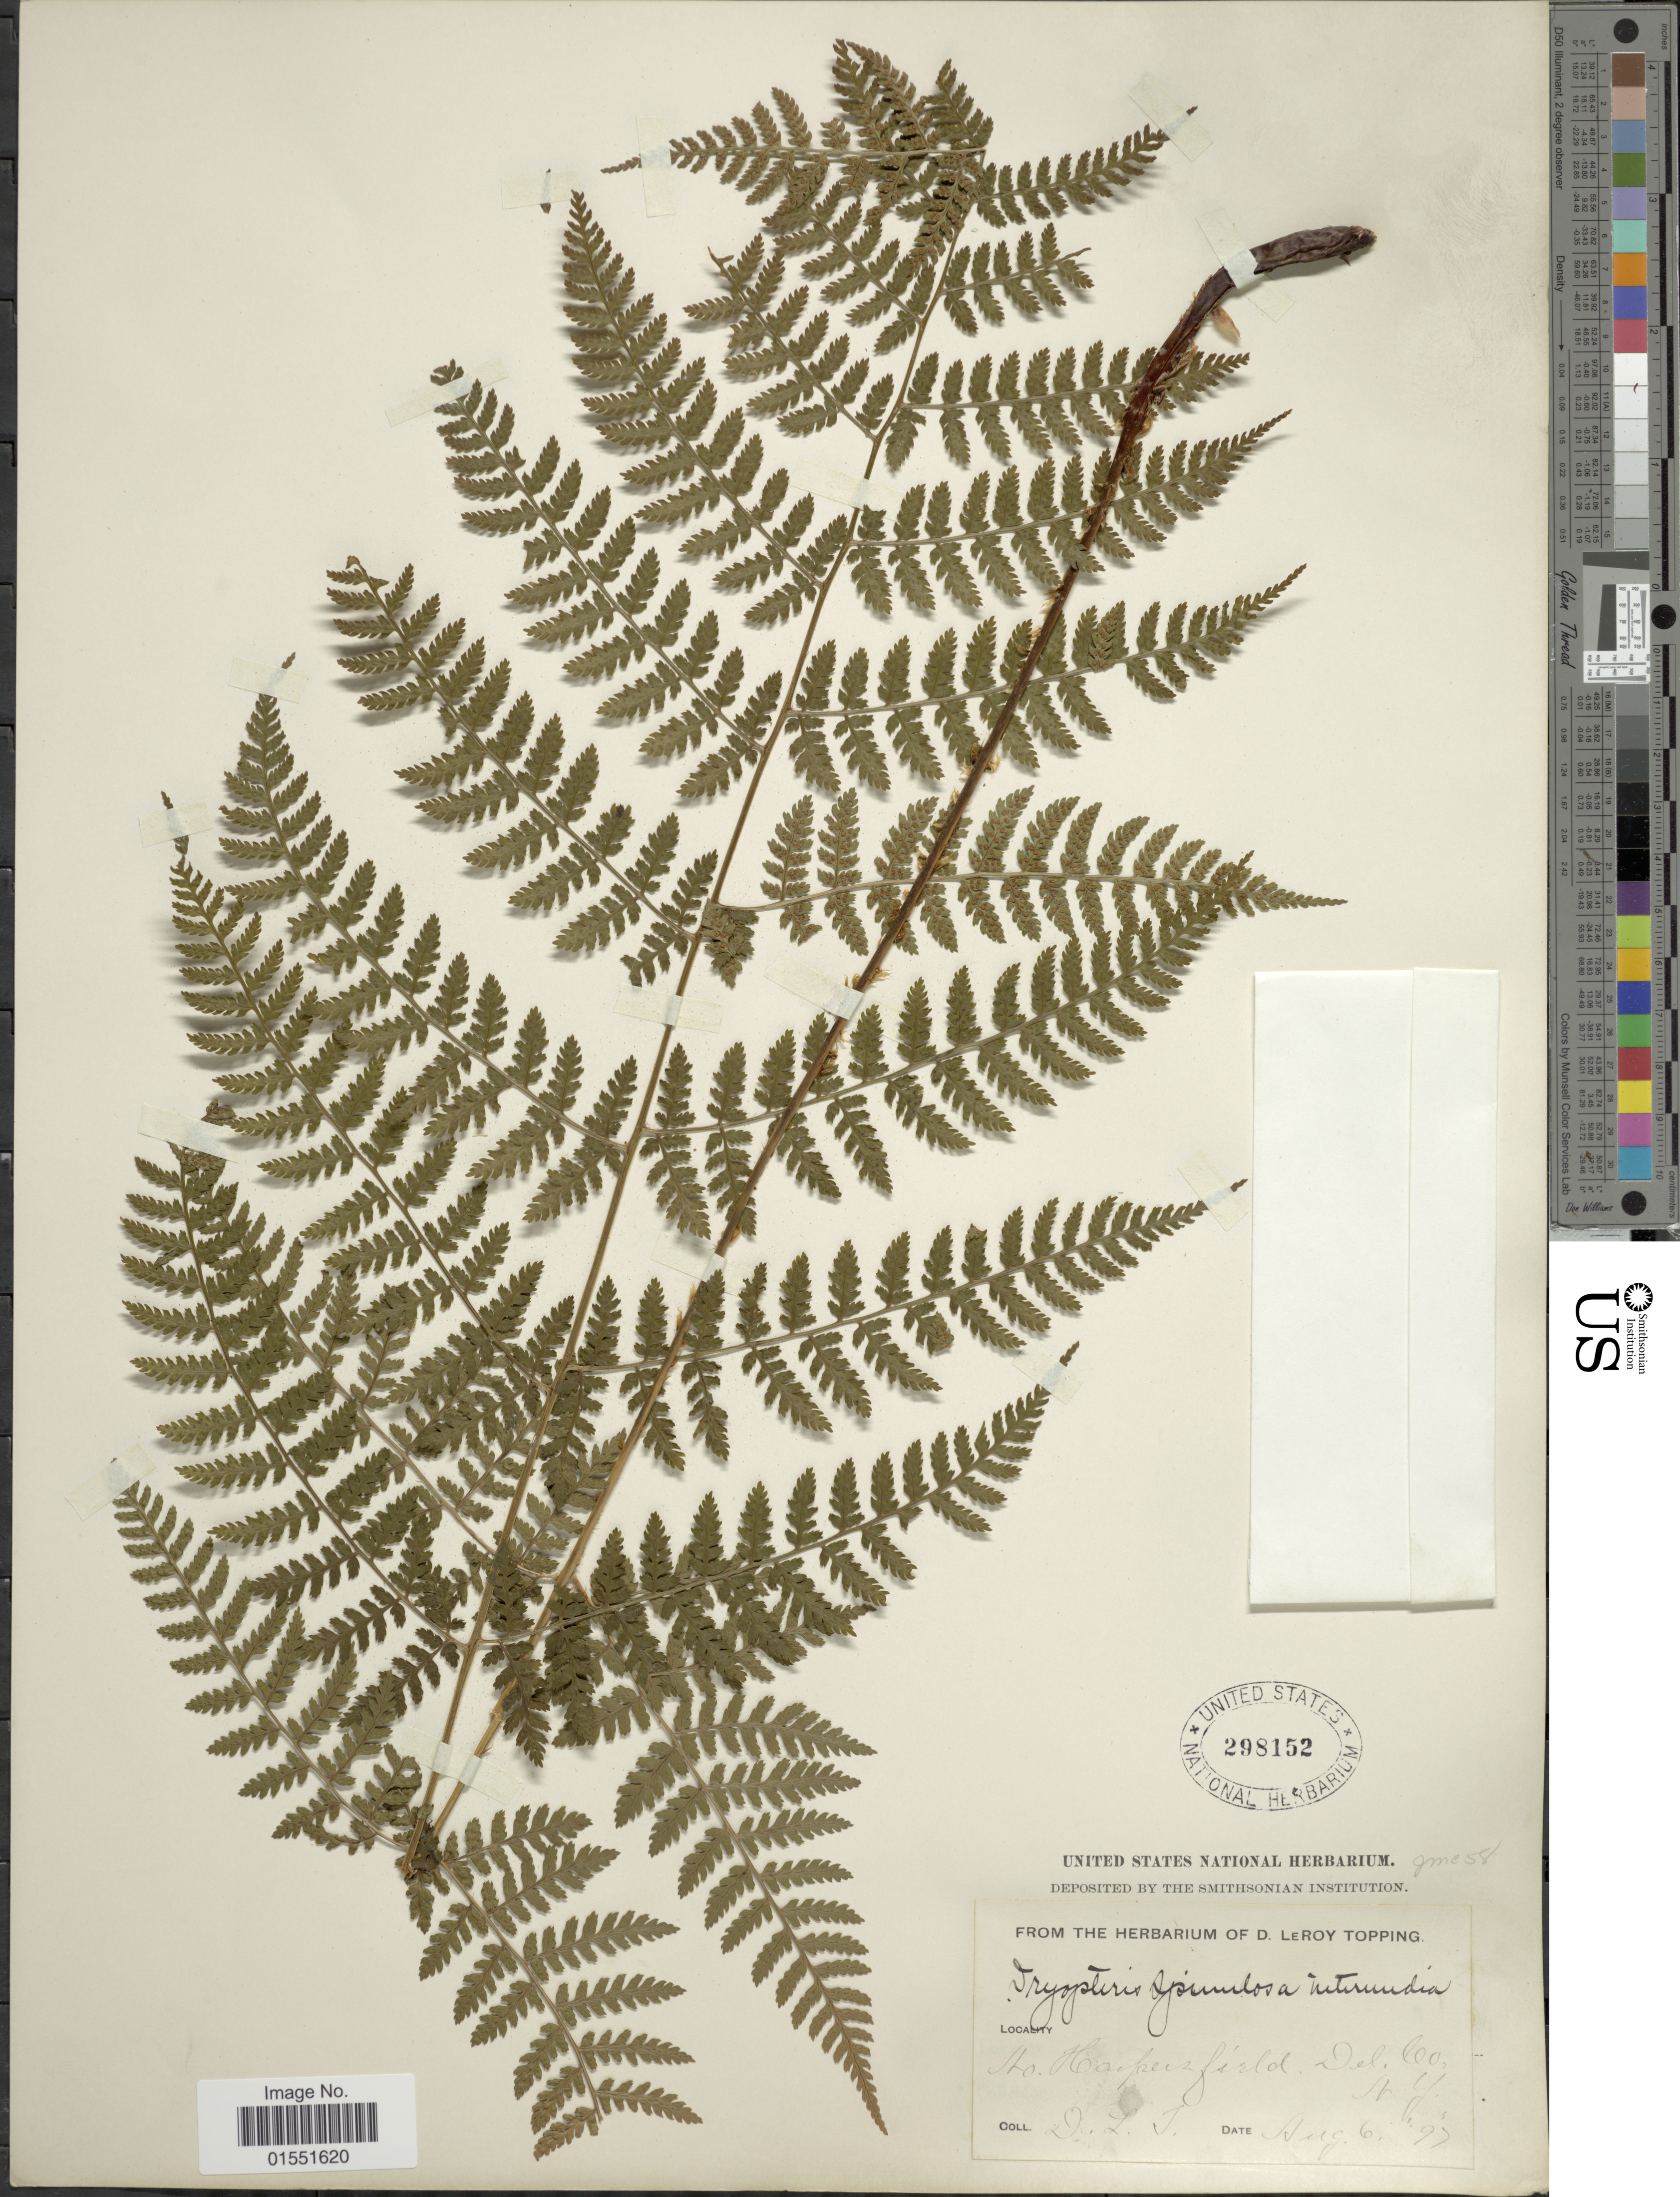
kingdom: Plantae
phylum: Tracheophyta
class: Polypodiopsida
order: Polypodiales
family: Dryopteridaceae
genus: Dryopteris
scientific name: Dryopteris intermedia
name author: (Muhl.) A. Gray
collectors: D. L. Topping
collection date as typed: Transcribed d/m/y: 6/8/97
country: United States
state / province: New York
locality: No. Harpersfield, Del. Co., N. Y.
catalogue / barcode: US 298152